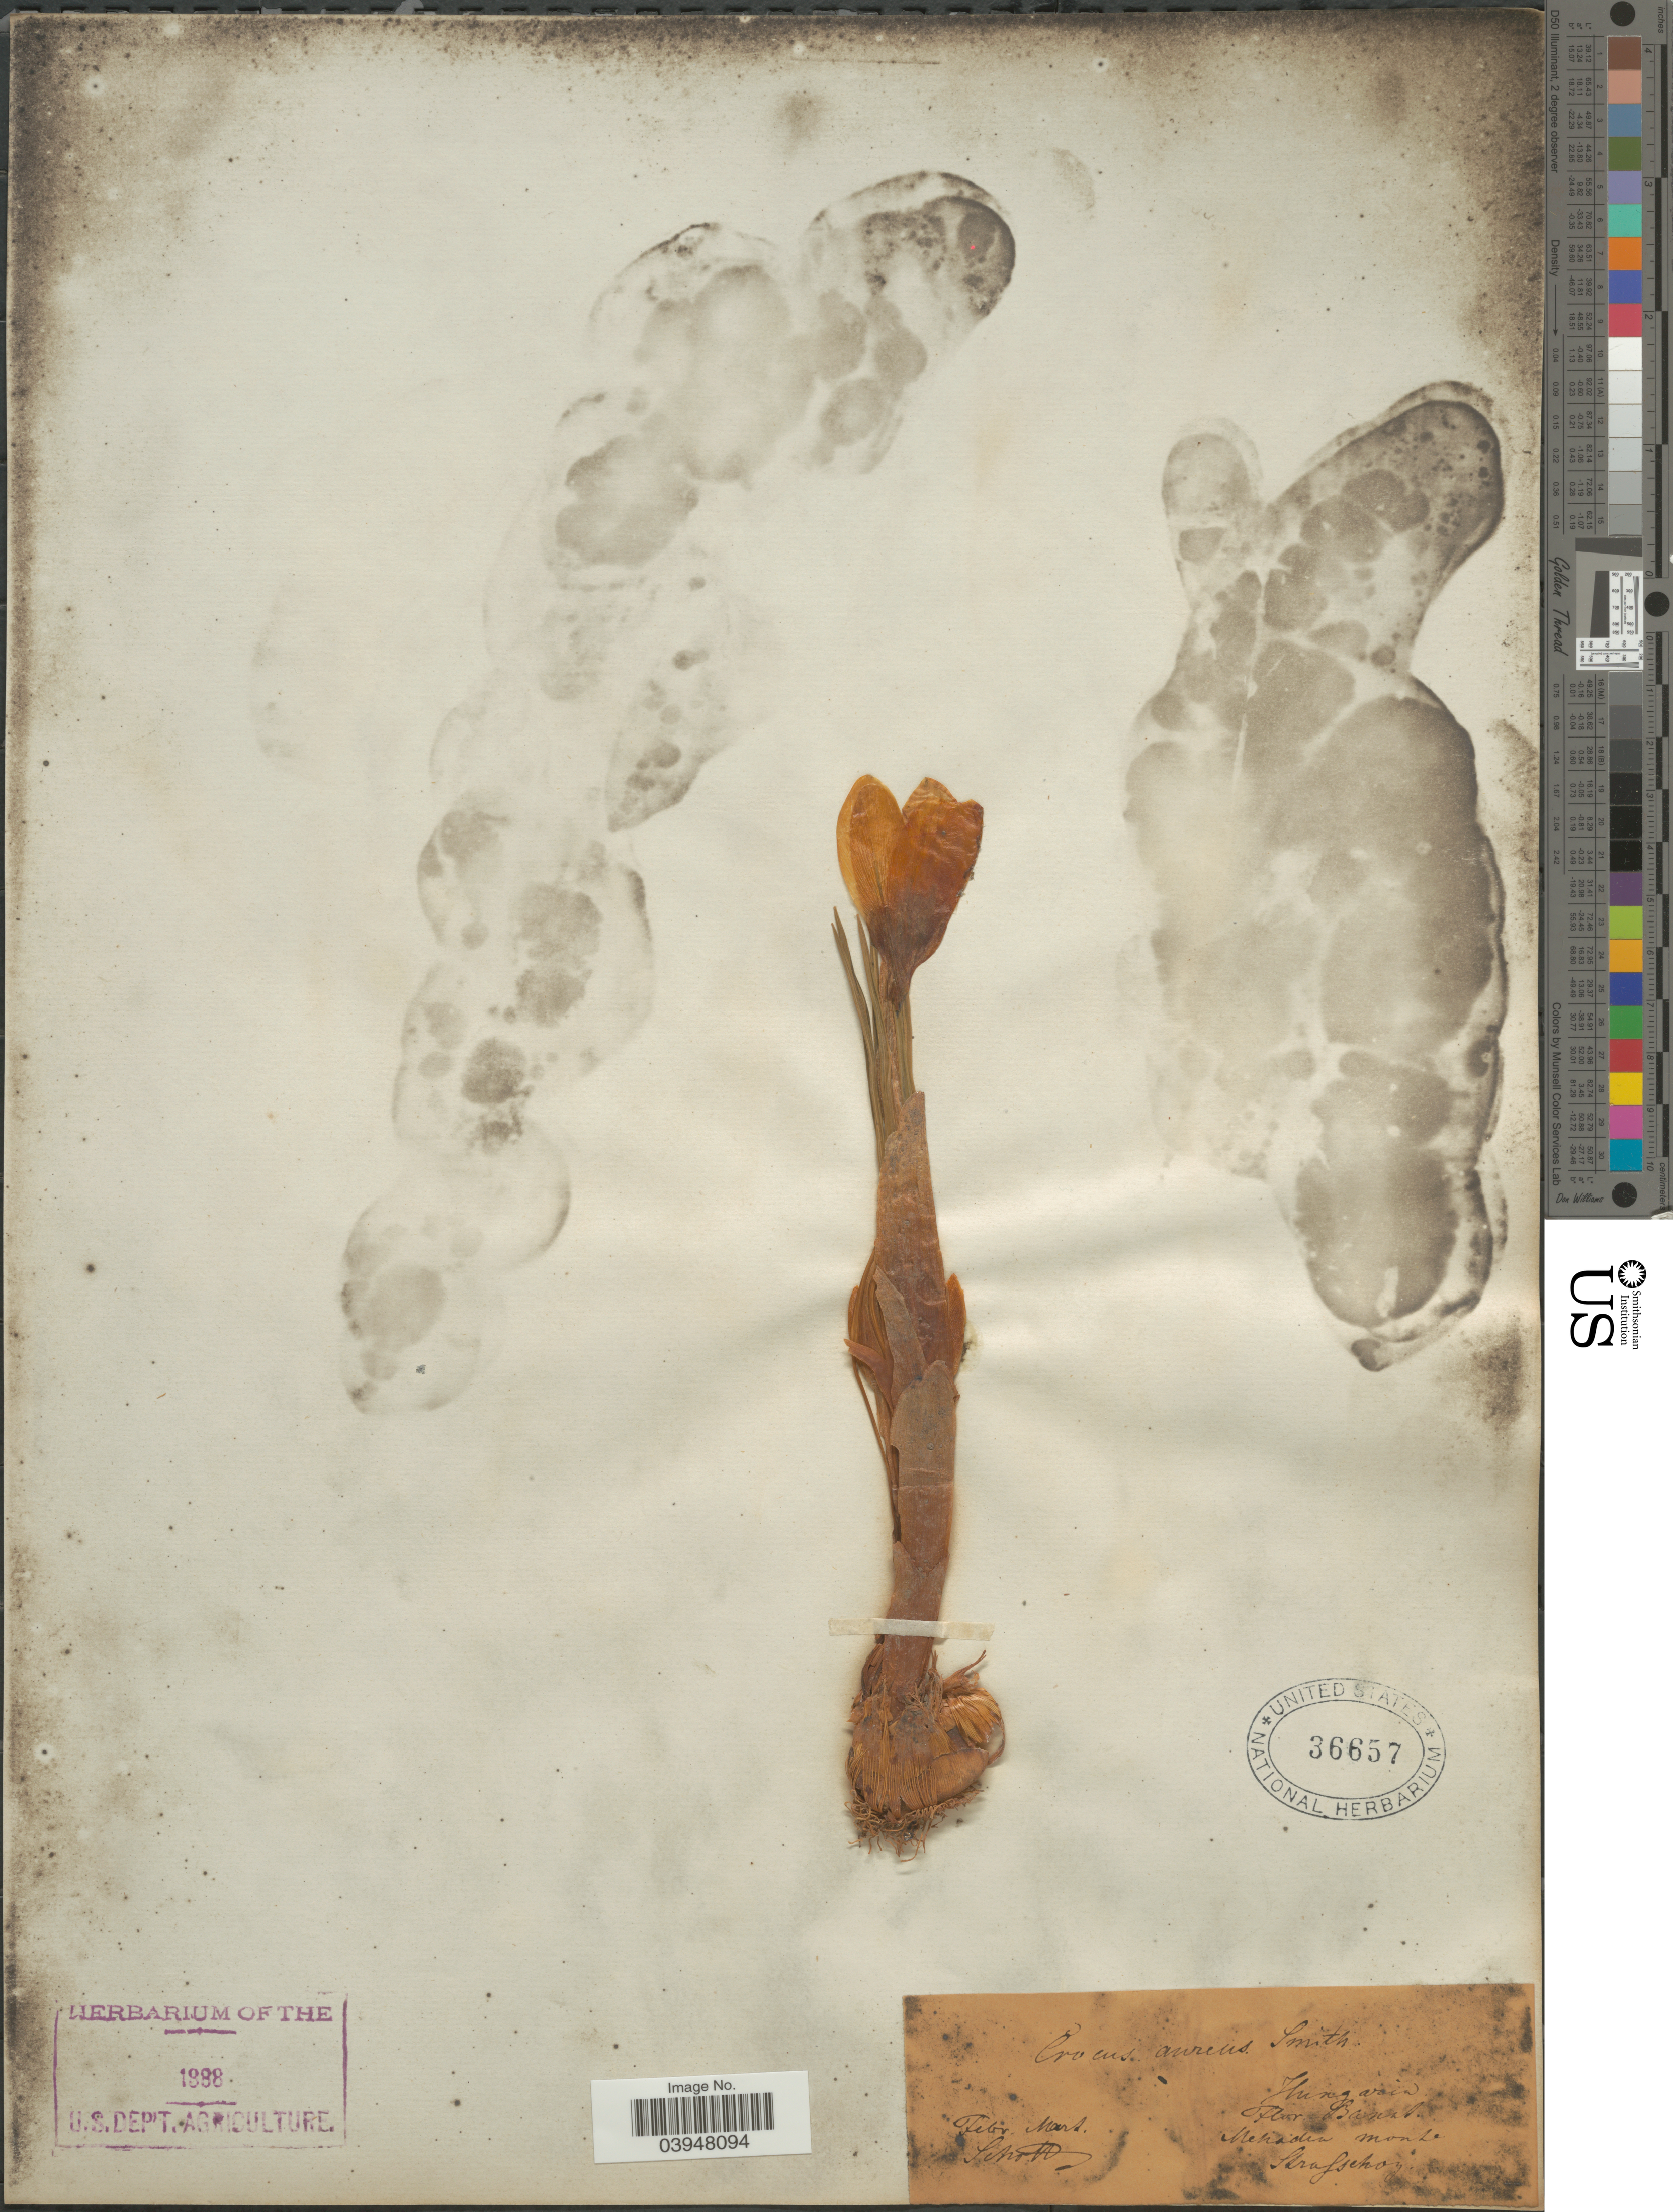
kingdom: Plantae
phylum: Tracheophyta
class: Liliopsida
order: Asparagales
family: Iridaceae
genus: Crocus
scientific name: Crocus aureus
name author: Sm.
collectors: Schott, --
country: Hungary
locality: Hungaria. Flor Banat. Mehaden monte Strafschoz. [interpreted]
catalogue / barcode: US 36657